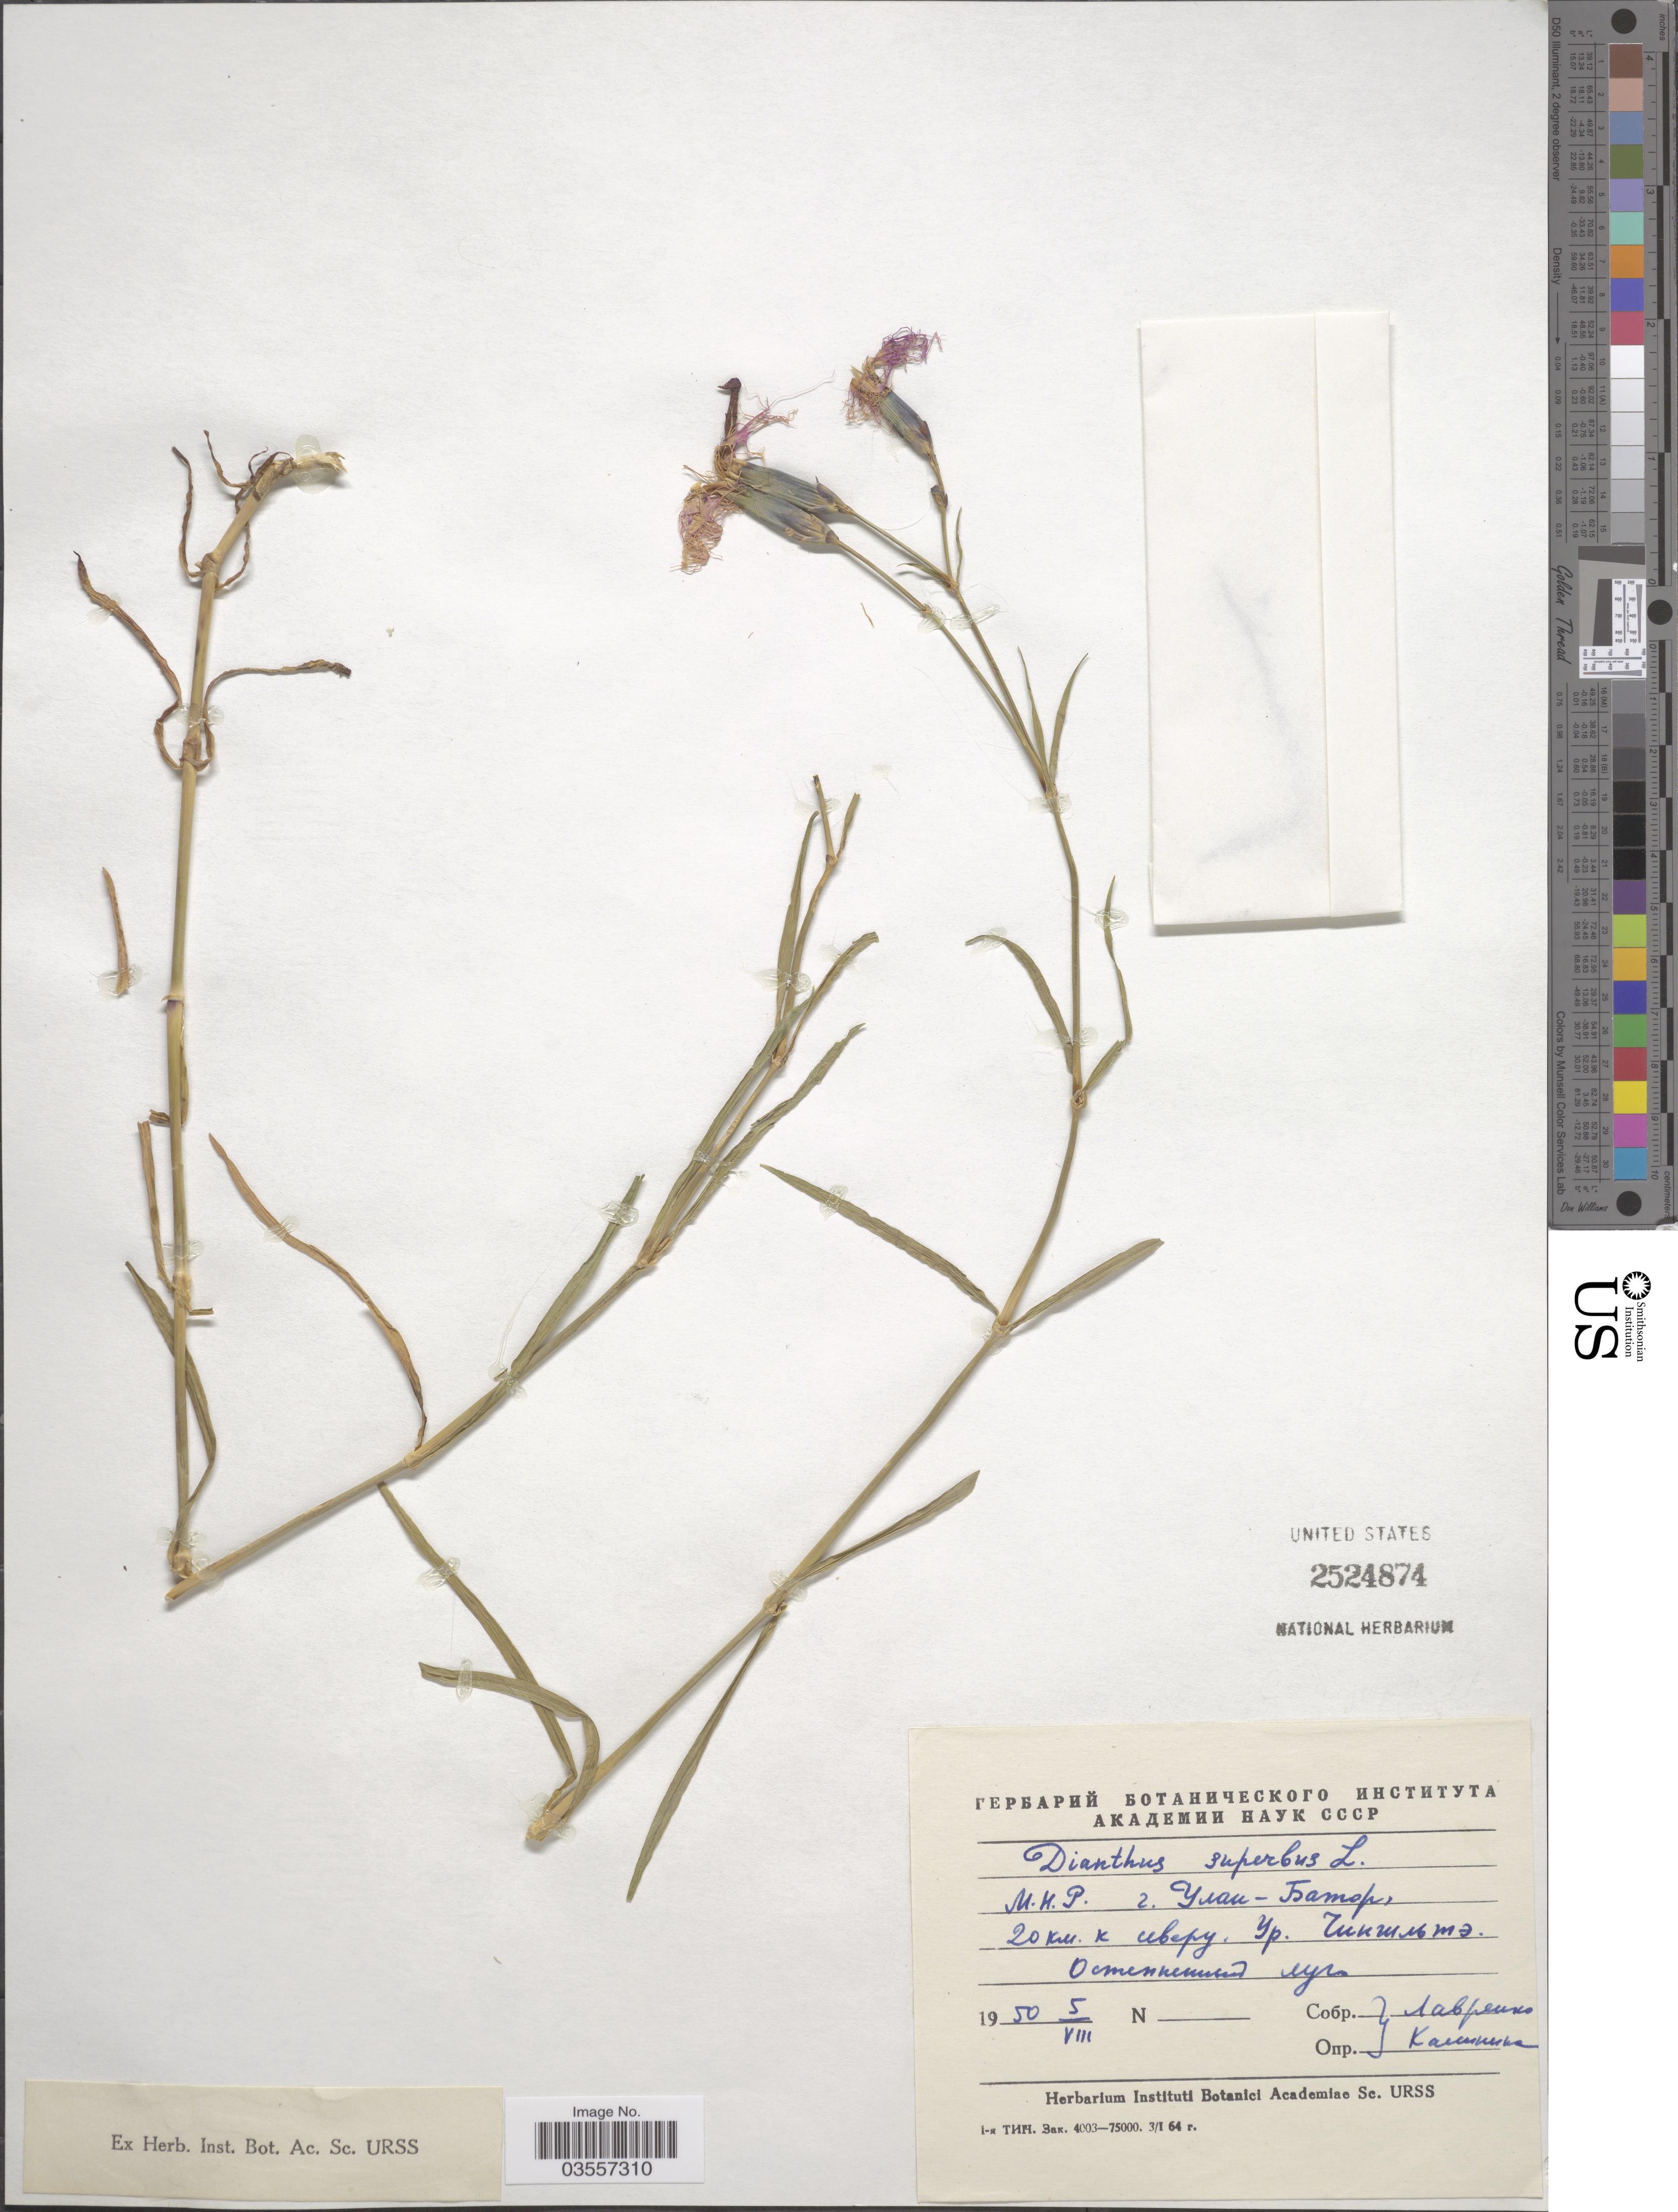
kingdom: Plantae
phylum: Tracheophyta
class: Magnoliopsida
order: Caryophyllales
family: Caryophyllaceae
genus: Dianthus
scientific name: Dianthus superbus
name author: L.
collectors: Lavrenko & Kalinina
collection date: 1950-08-05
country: Mongolia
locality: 20 km N of Ulaanbaatar, Chingeltei Uul.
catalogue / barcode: US 2524874